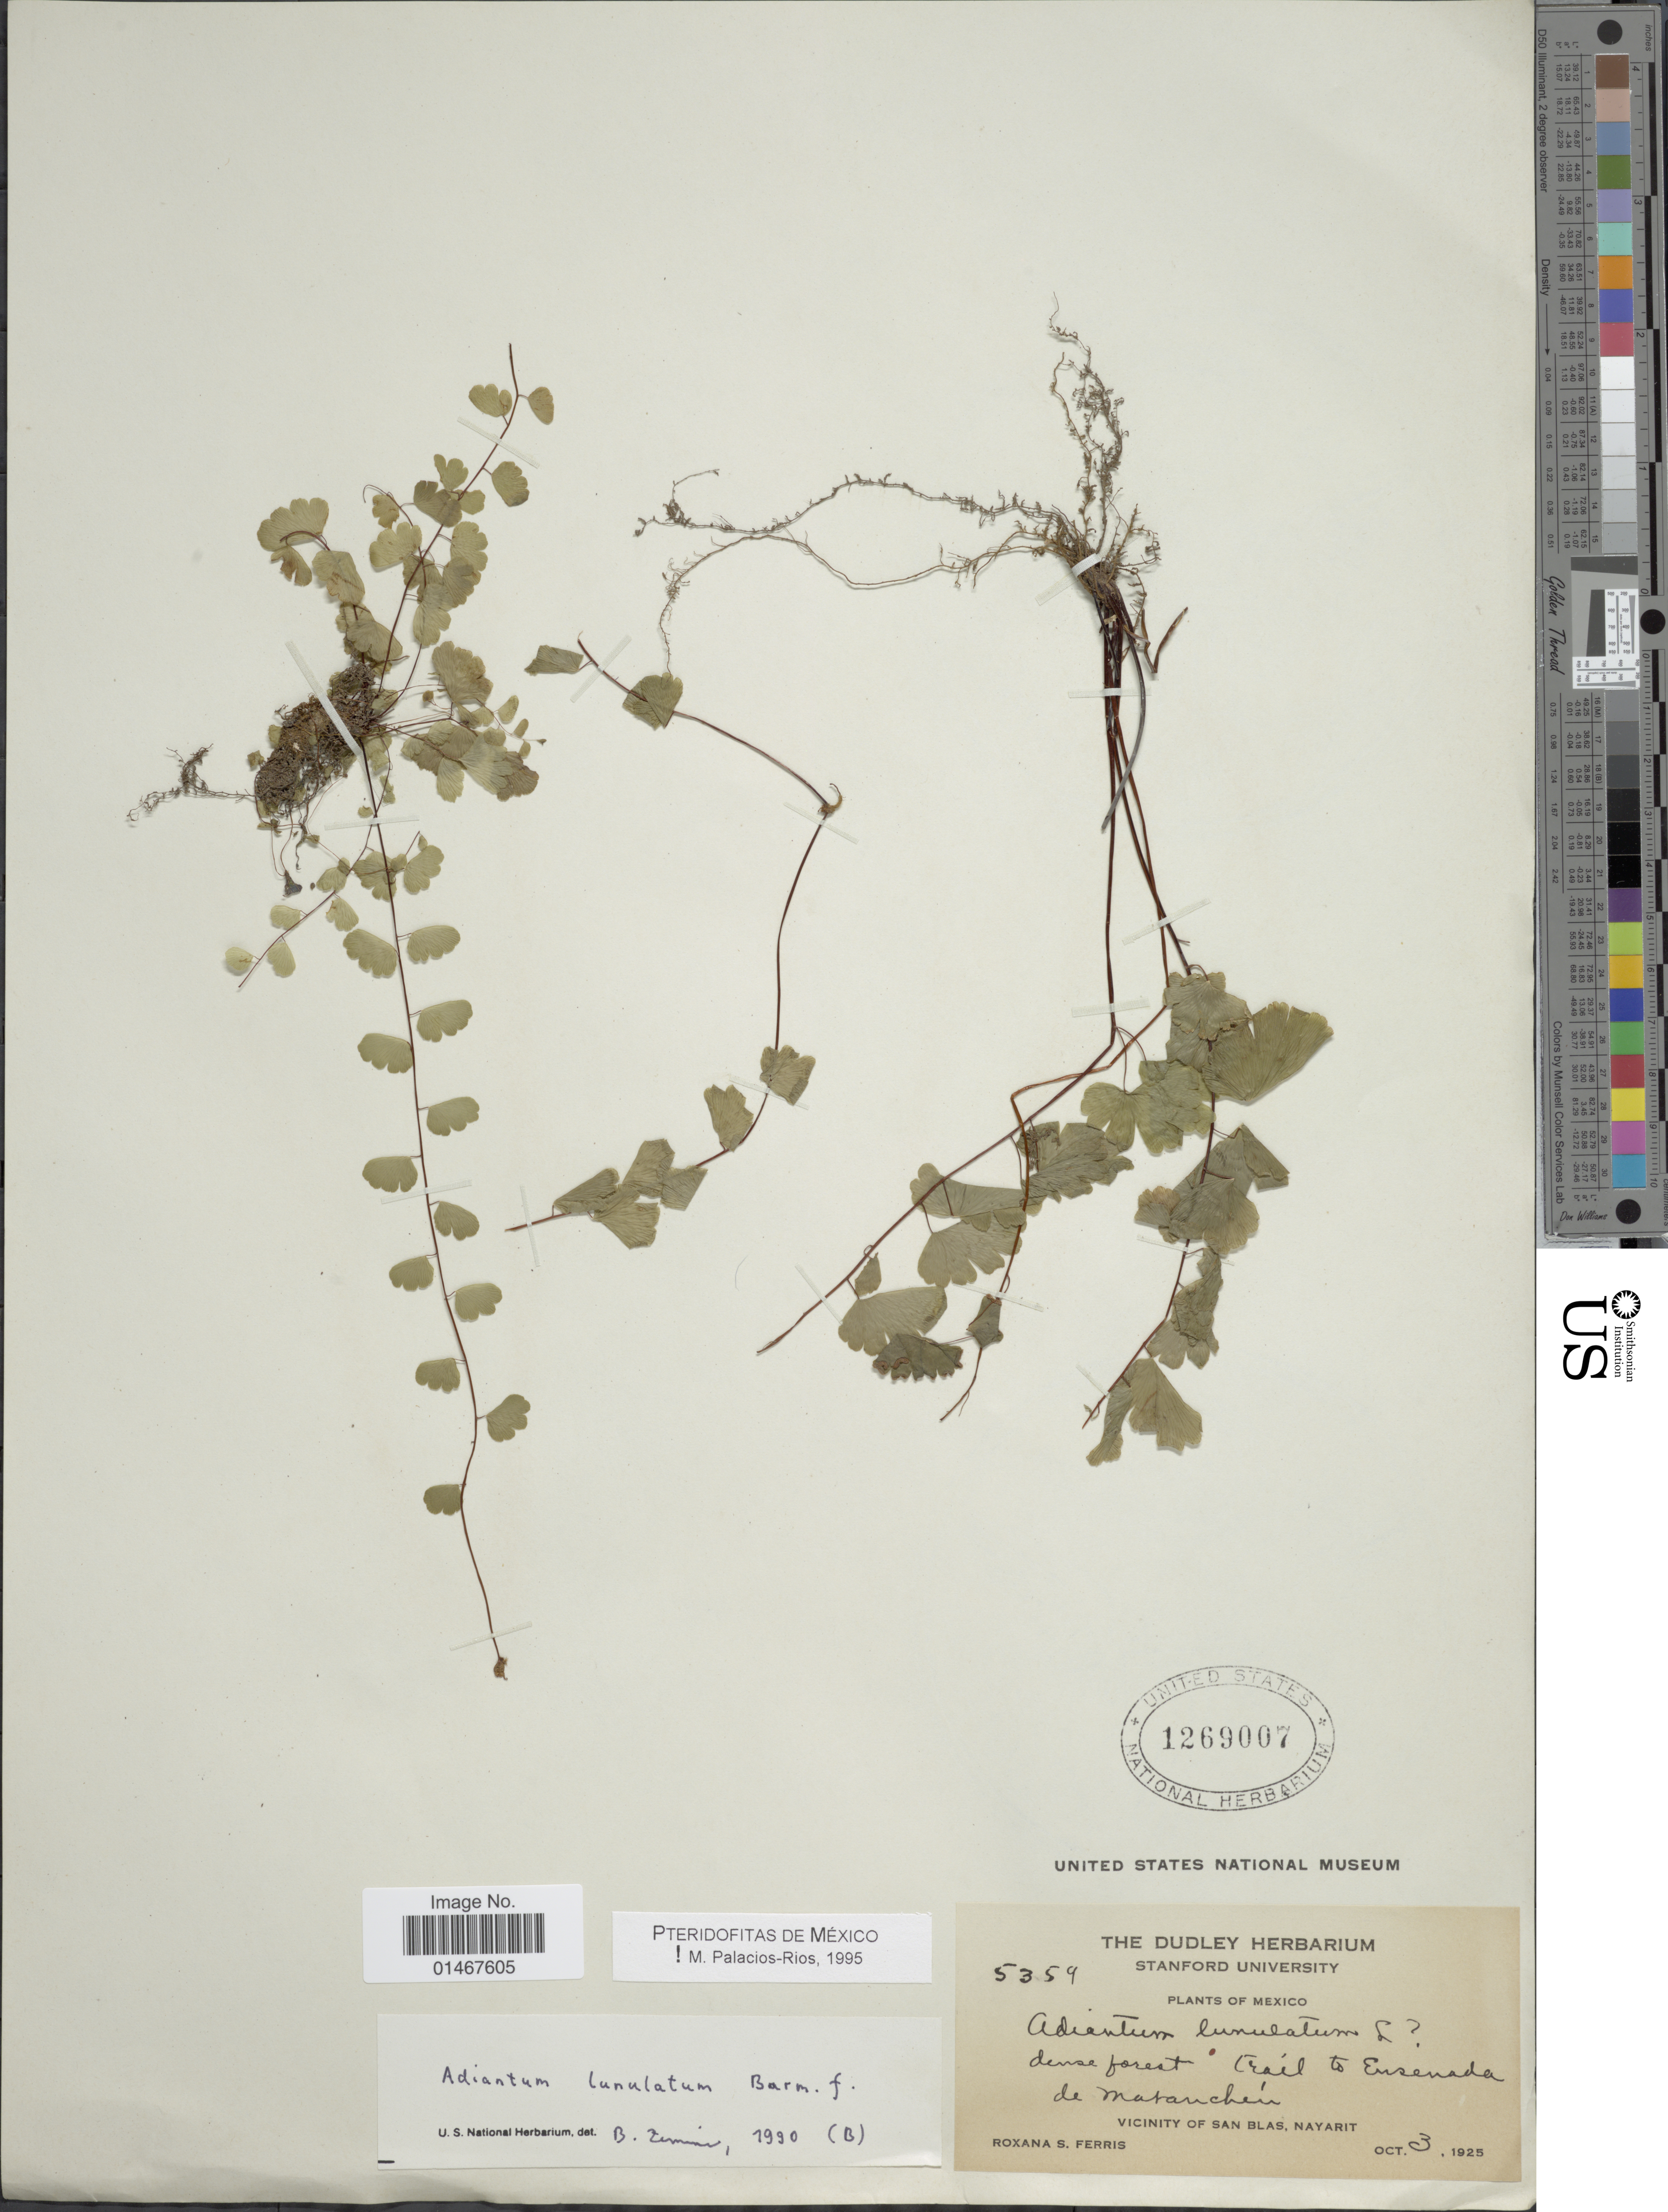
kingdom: Plantae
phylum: Tracheophyta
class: Polypodiopsida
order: Polypodiales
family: Pteridaceae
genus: Adiantum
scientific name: Adiantum philippense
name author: L.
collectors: R. S. Ferris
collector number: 5354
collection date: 1925-10-03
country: Mexico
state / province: Nayarit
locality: Trail to Ensenada de Matanchen. Vicinity of San Blas.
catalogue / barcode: US 1269007